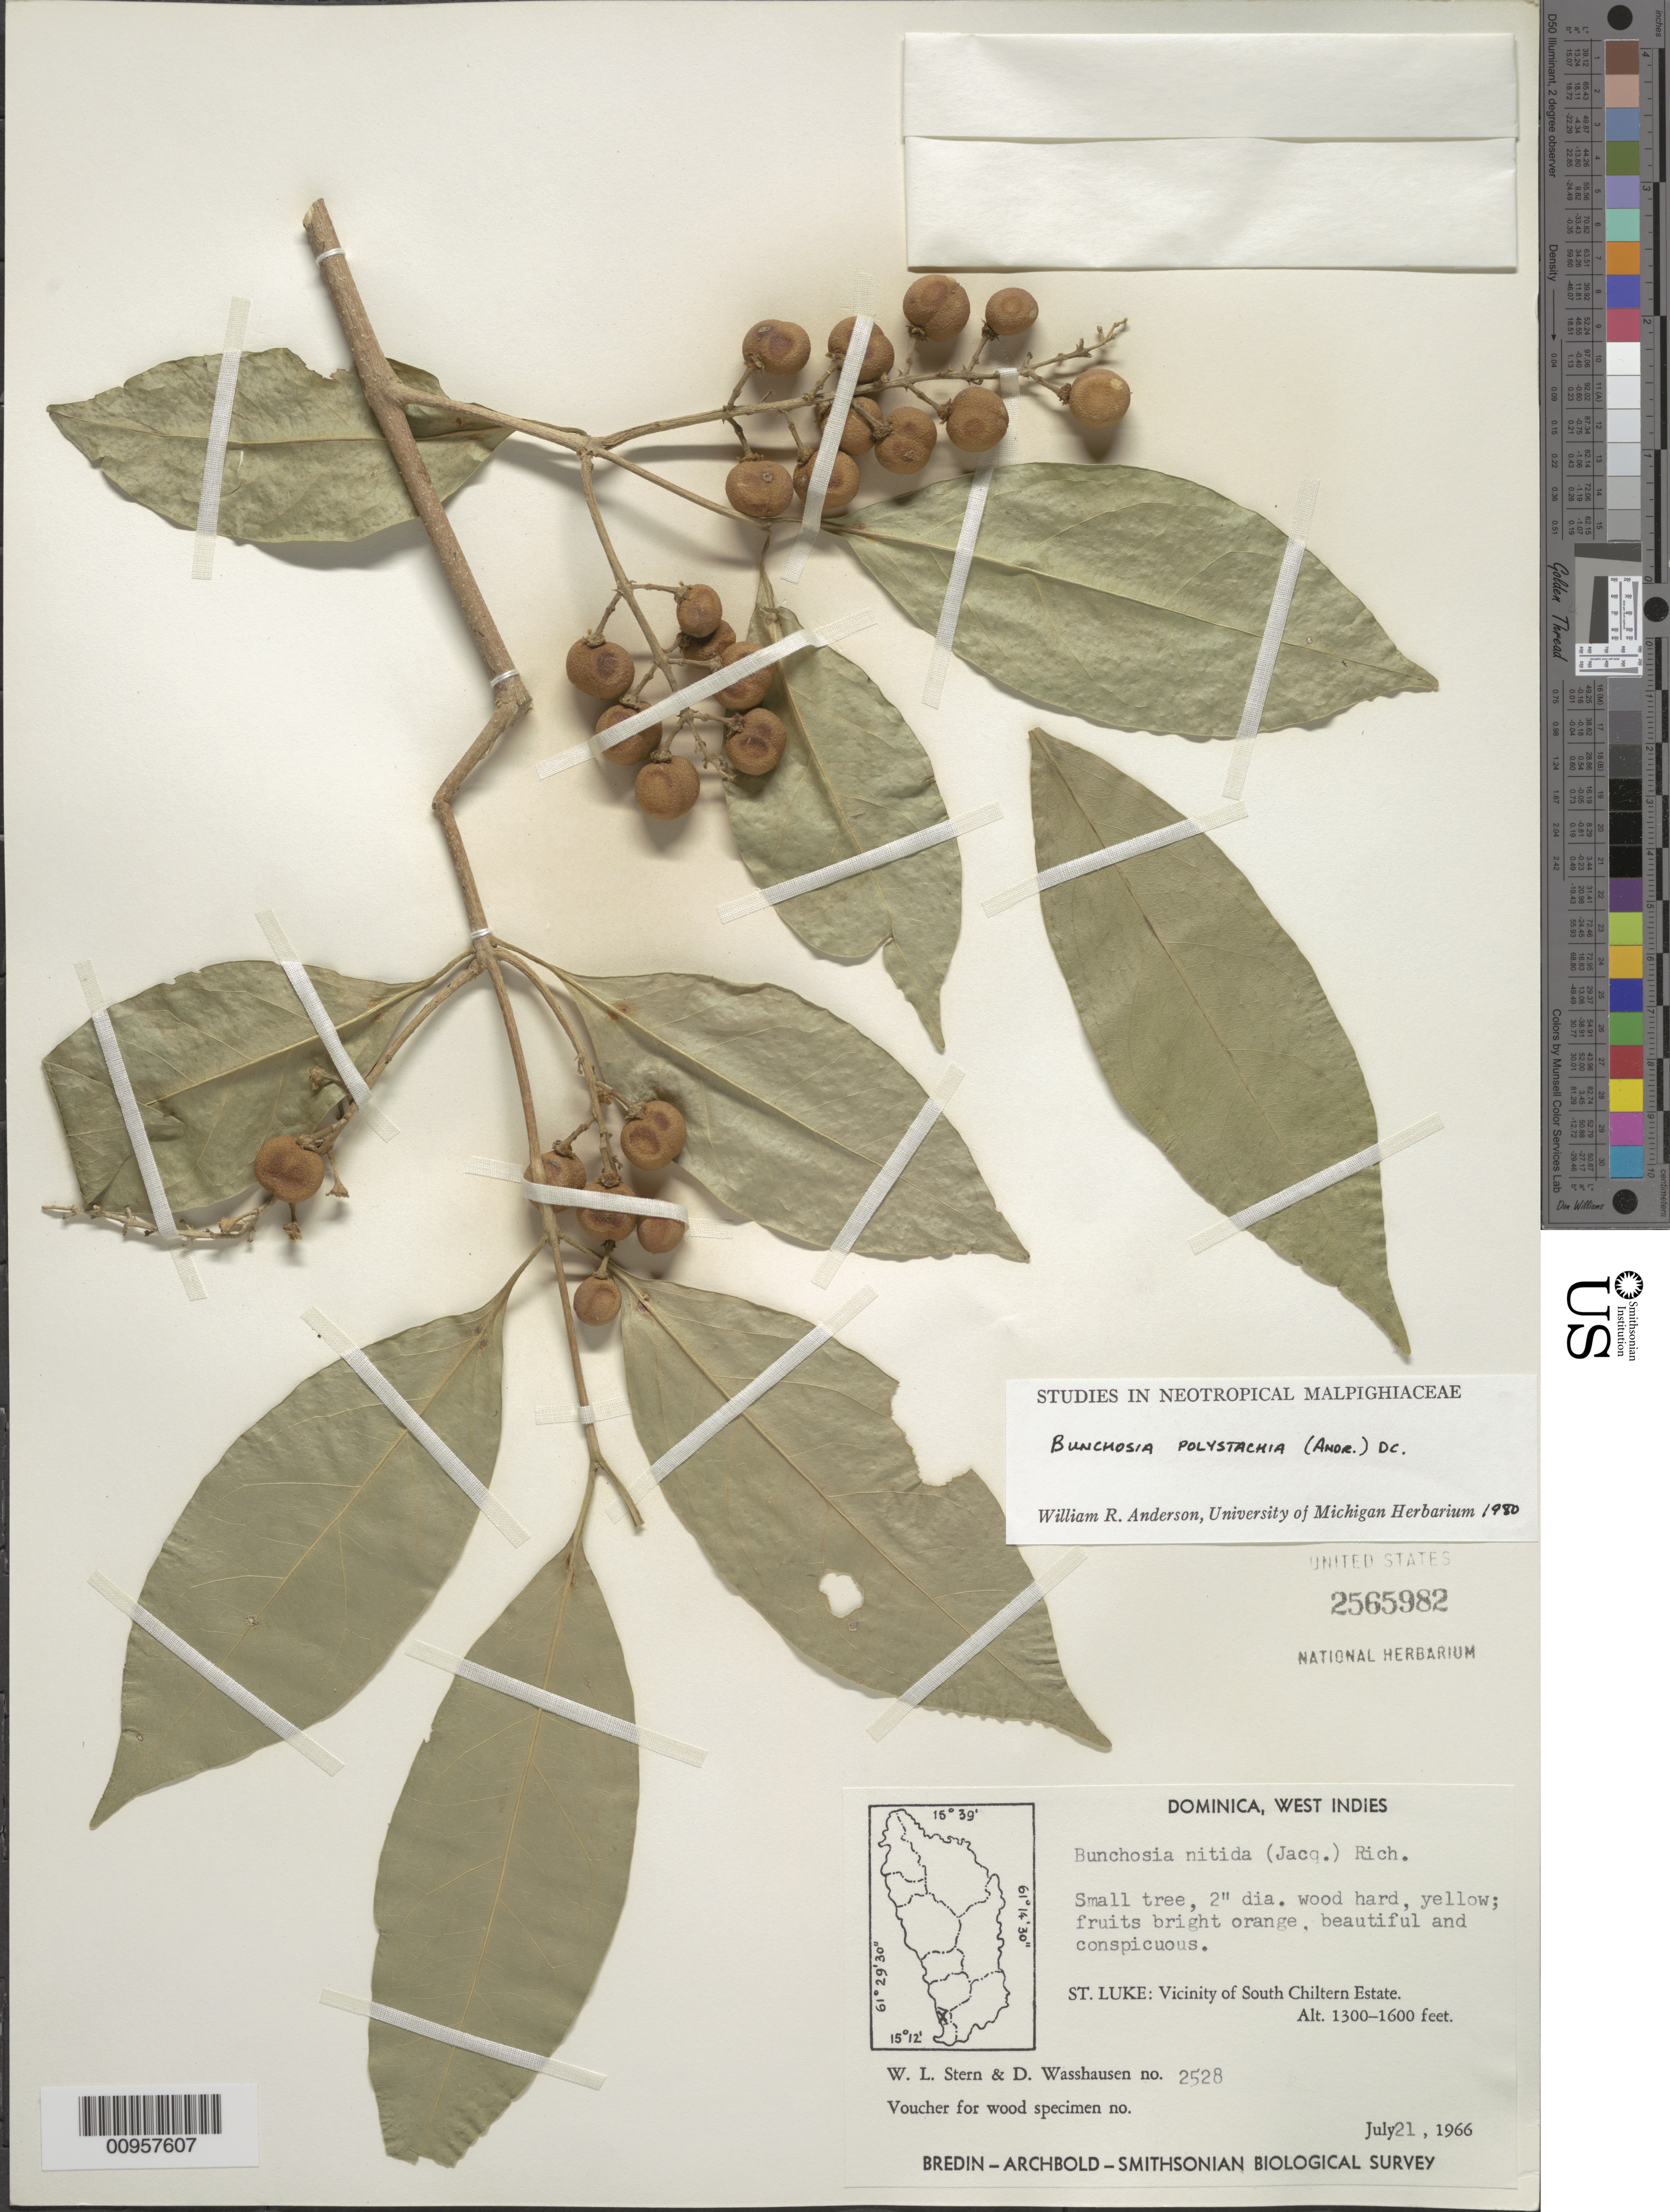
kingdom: Plantae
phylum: Tracheophyta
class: Magnoliopsida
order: Malpighiales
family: Malpighiaceae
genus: Bunchosia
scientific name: Bunchosia polystachya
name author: (Andrews) DC.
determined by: Anderson, W. R., (MICH), University of Michigan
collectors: W. L. Stern & D. C. Wasshausen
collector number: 2528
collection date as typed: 21 Jul 1966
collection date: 1966-07-21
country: Dominica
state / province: St. Luke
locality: Vicinity of South Chiltern Estate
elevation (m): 396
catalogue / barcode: US 2565982